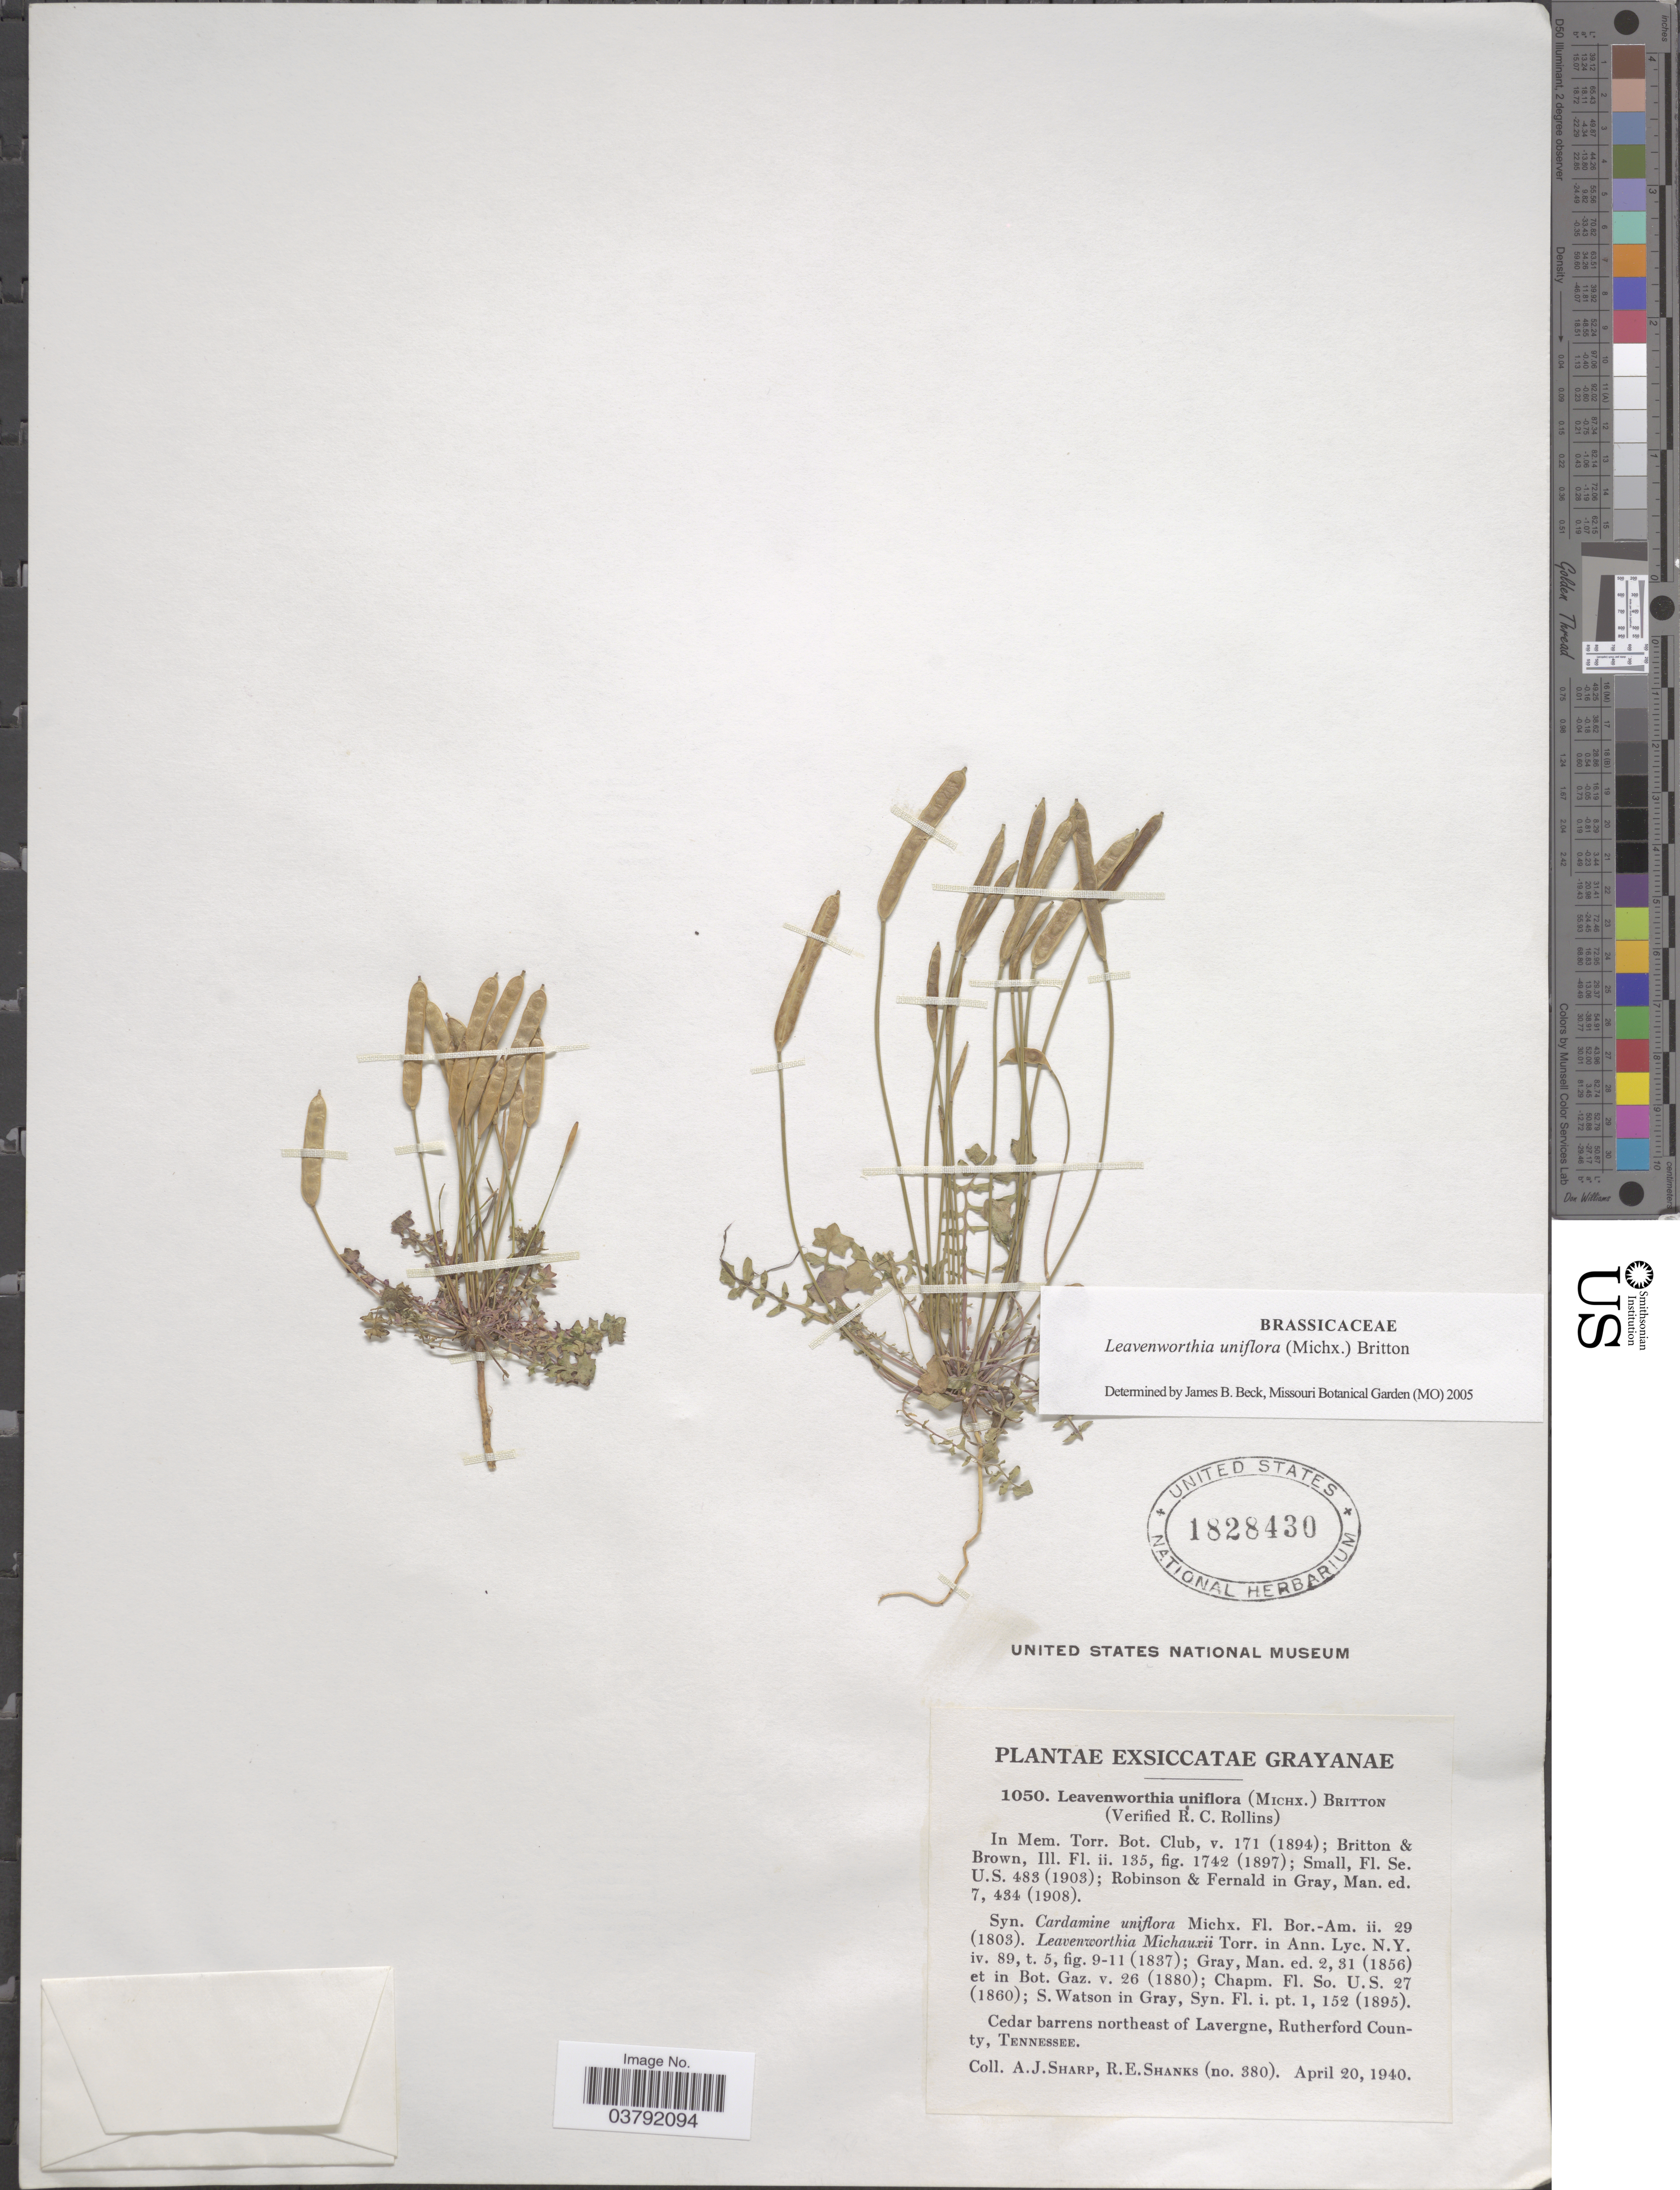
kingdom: Plantae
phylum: Tracheophyta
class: Magnoliopsida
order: Brassicales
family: Brassicaceae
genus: Leavenworthia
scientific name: Leavenworthia uniflora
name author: (Michx.) Britton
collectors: A. J. Sharp & R. Shanks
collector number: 380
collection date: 1940-04-20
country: United States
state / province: Tennessee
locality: Cedar barrens northeast of Lavergne, Rutherford County.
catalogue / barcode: US 1828430